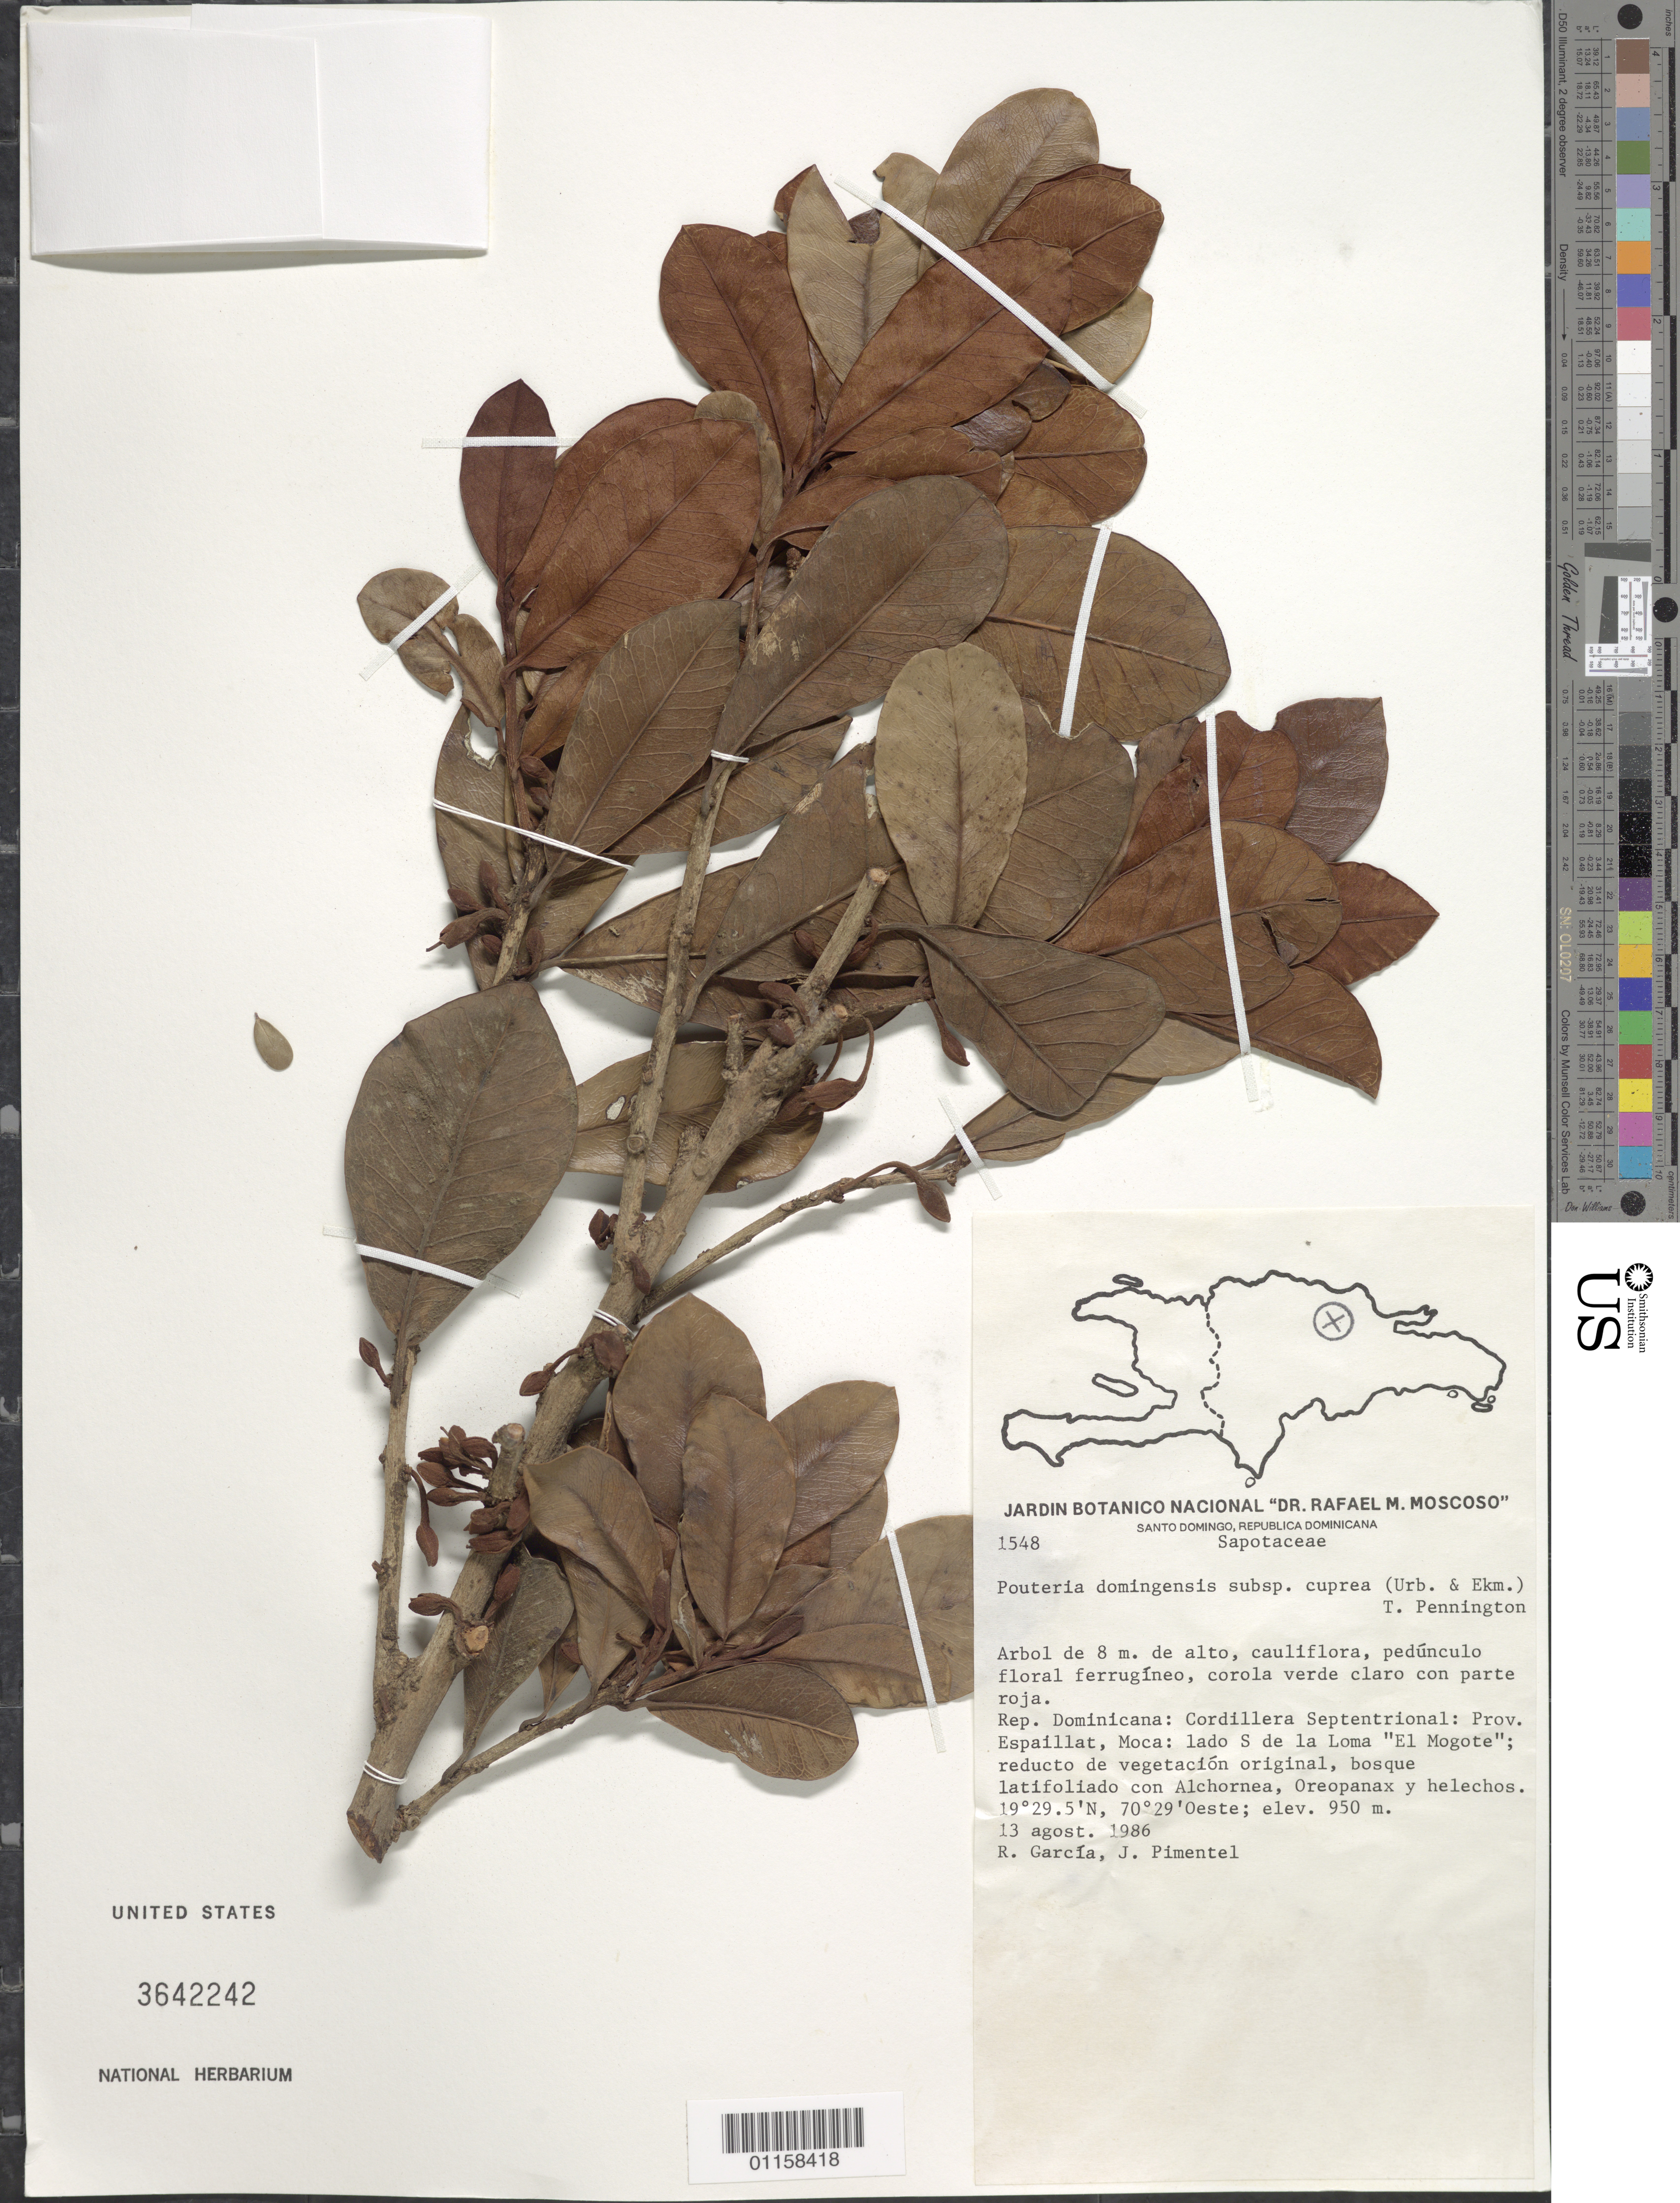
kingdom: Plantae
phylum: Tracheophyta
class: Magnoliopsida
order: Ericales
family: Sapotaceae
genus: Pouteria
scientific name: Pouteria domingensis subsp. cuprea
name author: (Urb. & Ekman) T.D. Penn.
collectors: R. García & J. Pimentel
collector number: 1548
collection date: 1986-08-13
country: Dominican Republic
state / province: Espaillat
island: Hispaniola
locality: Cordillera Septentrional, Moca: lado S de la Loma "El Mogote".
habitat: Reducto de vegetación original, bosque latifoliado con Alchornea, Oreopanax y helechos.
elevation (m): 950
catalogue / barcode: US 3642242